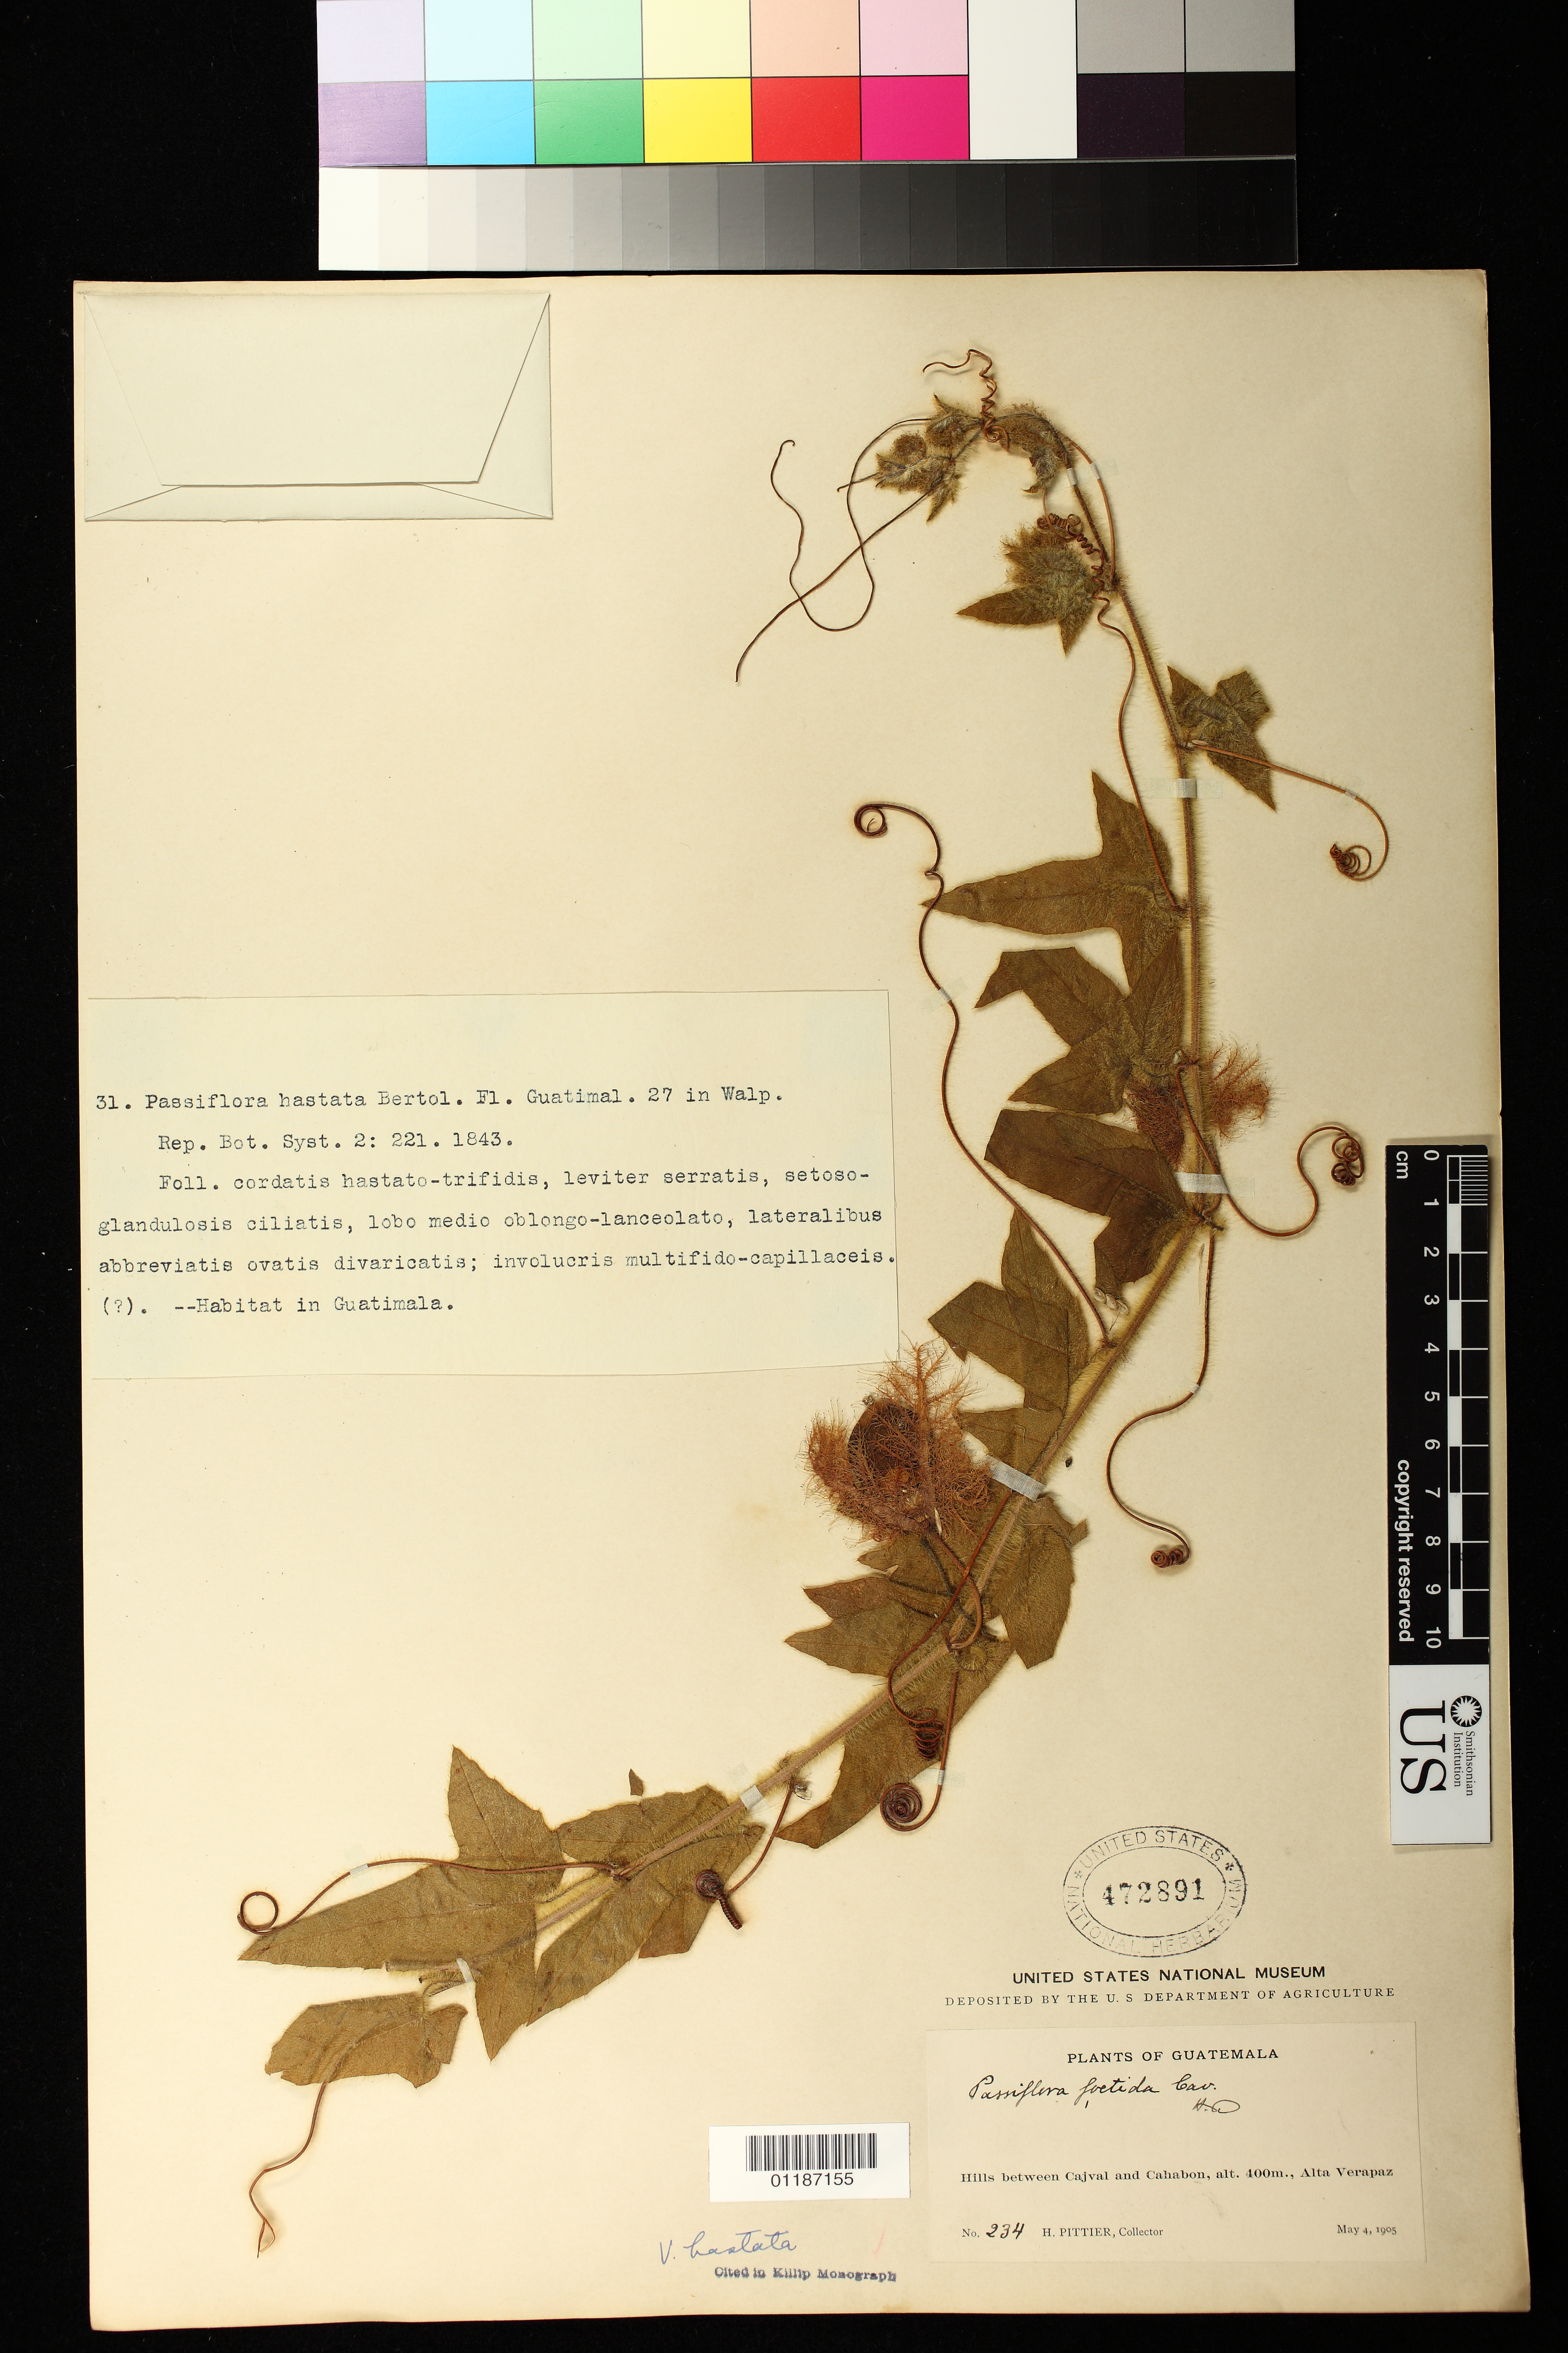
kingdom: Plantae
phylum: Tracheophyta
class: Magnoliopsida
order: Malpighiales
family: Passifloraceae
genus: Passiflora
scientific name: Passiflora foetida var. hastata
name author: (Bertol.) Mast.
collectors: H. F. Pittier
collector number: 234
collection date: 1951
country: Guatemala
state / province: Alta Verapaz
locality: Hills between Cajval and Cahabon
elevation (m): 400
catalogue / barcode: US 472891